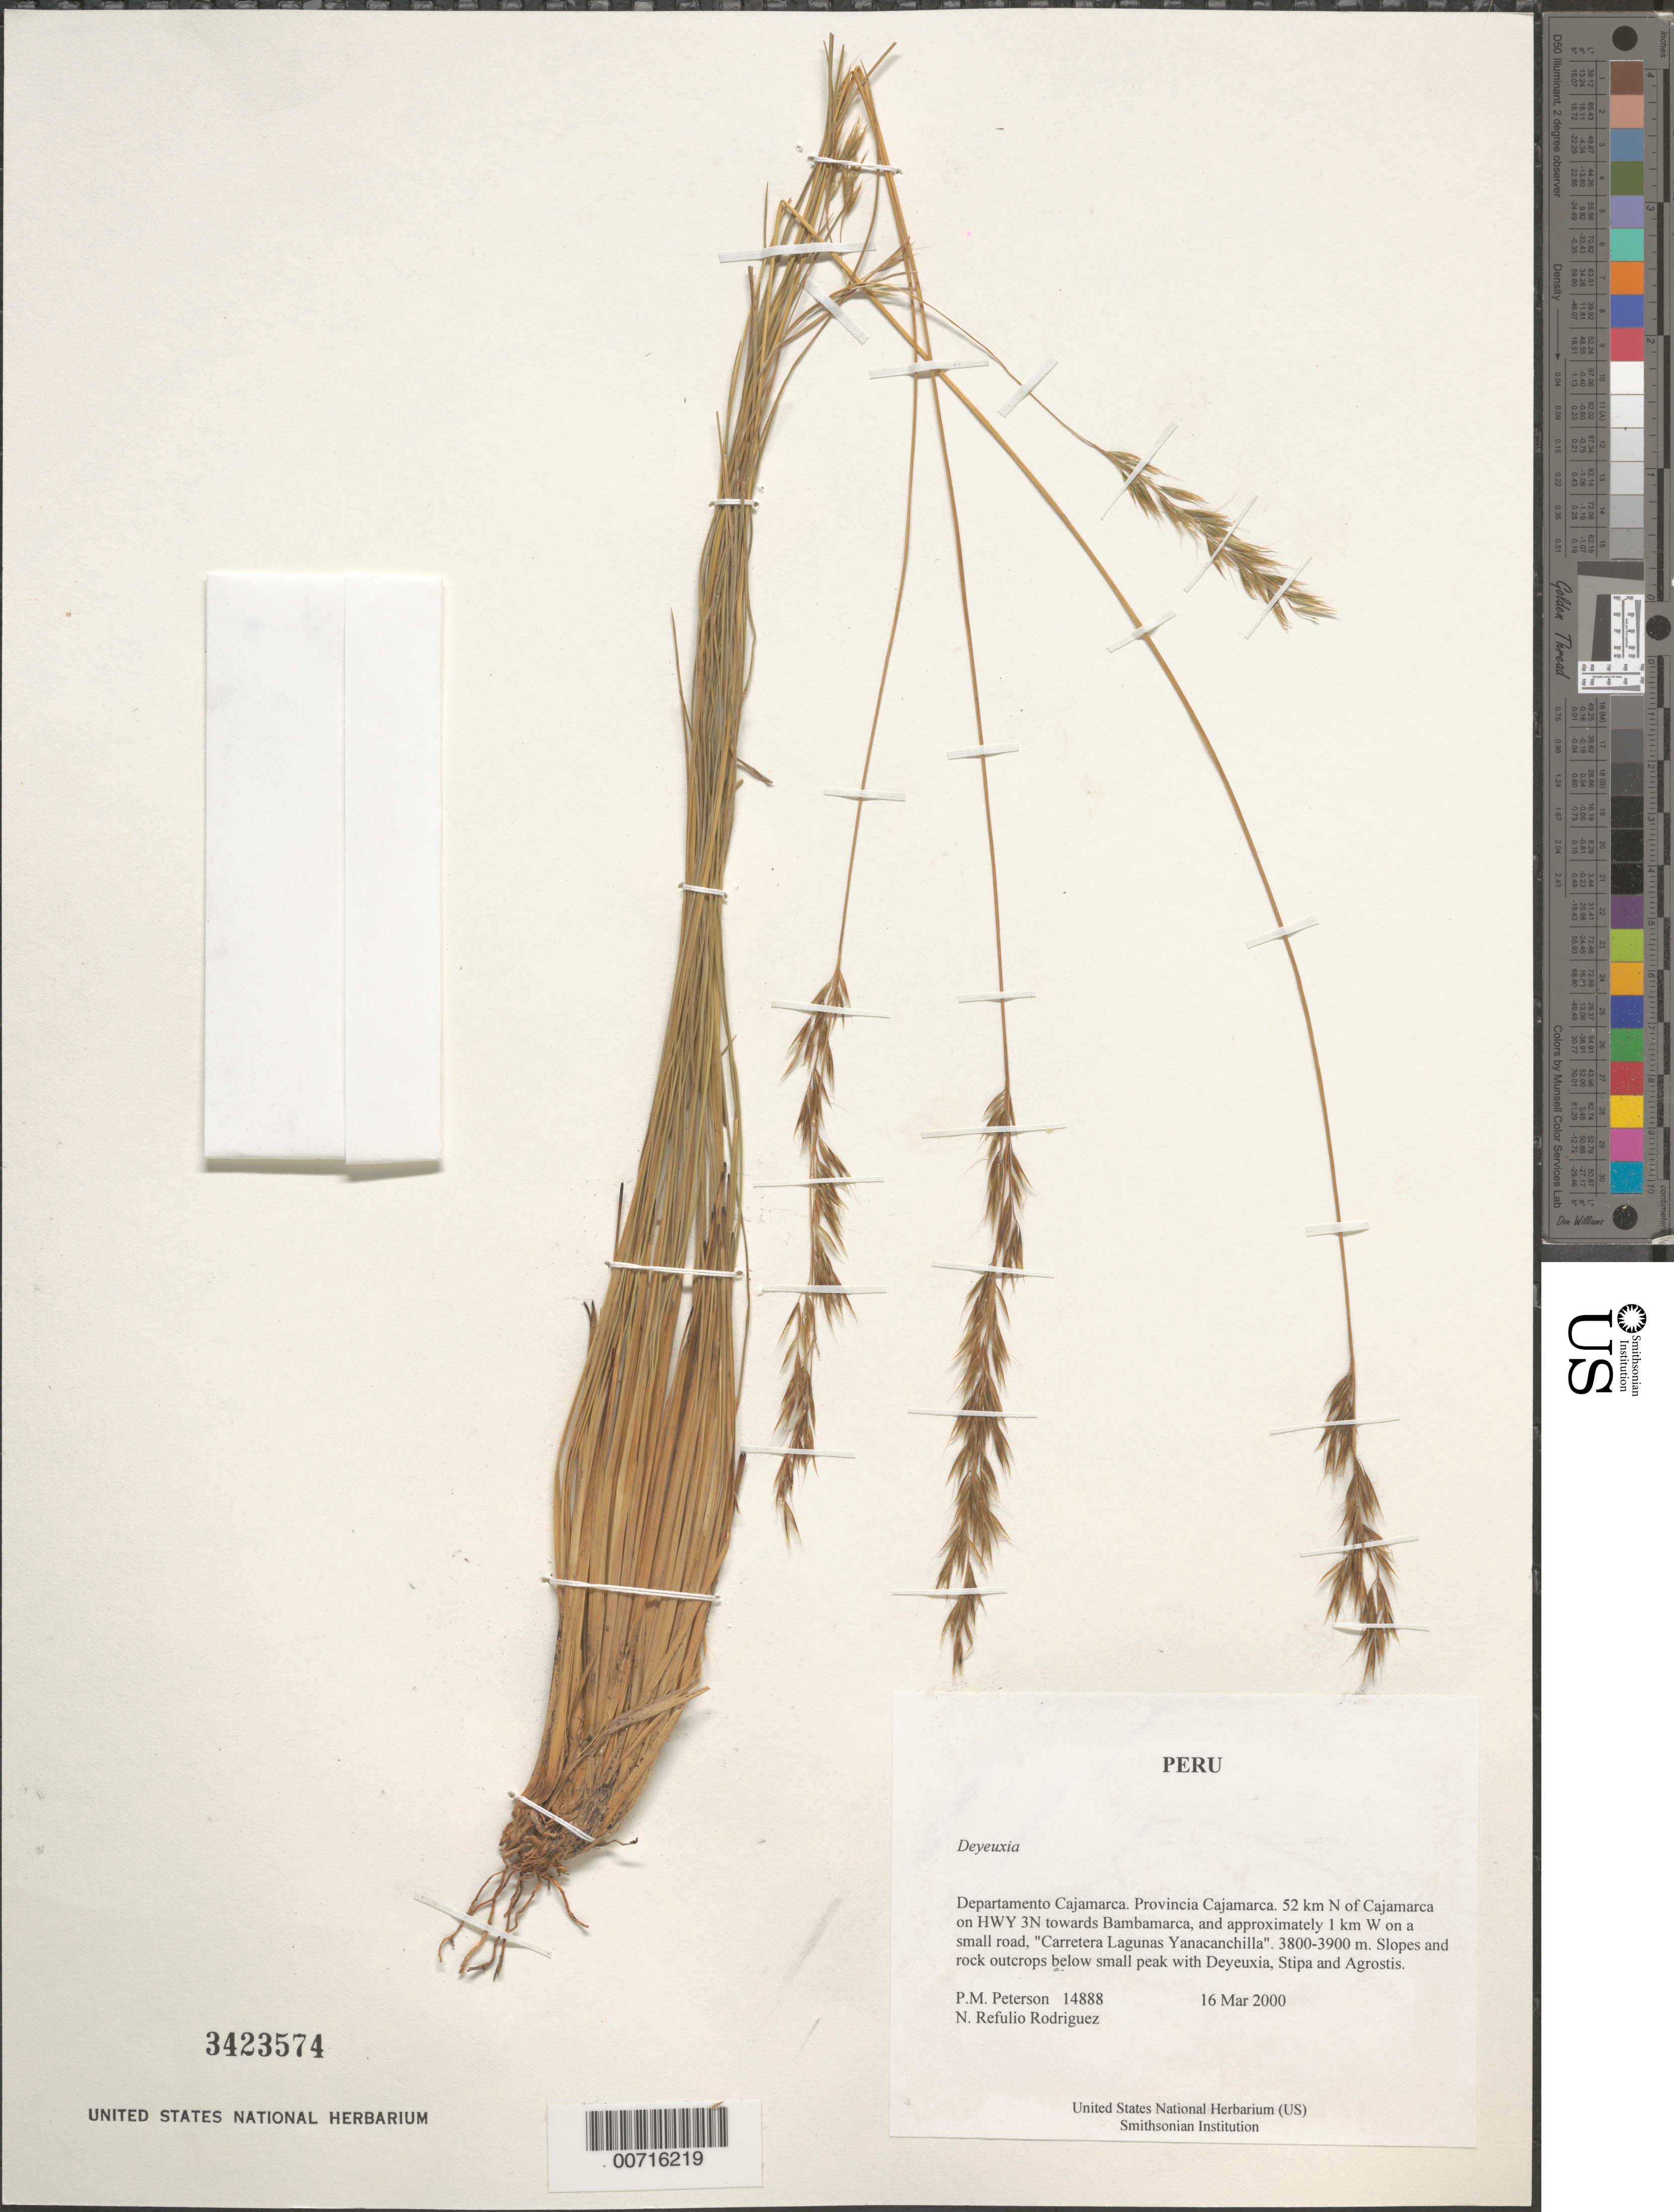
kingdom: Plantae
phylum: Tracheophyta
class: Liliopsida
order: Poales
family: Poaceae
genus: Calamagrostis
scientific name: Calamagrostis sp.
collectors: P. M. Peterson & N. Refulio-Rodríguez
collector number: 14888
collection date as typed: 16 Mar 2000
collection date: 2000-03-16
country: Peru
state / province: Cajamarca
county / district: Cajamarca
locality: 52 km N of Cajamarca on HWY 3N towards Bambamarca, and approximately 1 km W on a small road, "Carretera Lagunas Yanacanchilla".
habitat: Slopes and rock outcrops below small peak with Deyeuxia, Stipa and Agrostis.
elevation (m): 3800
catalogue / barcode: US 3423574